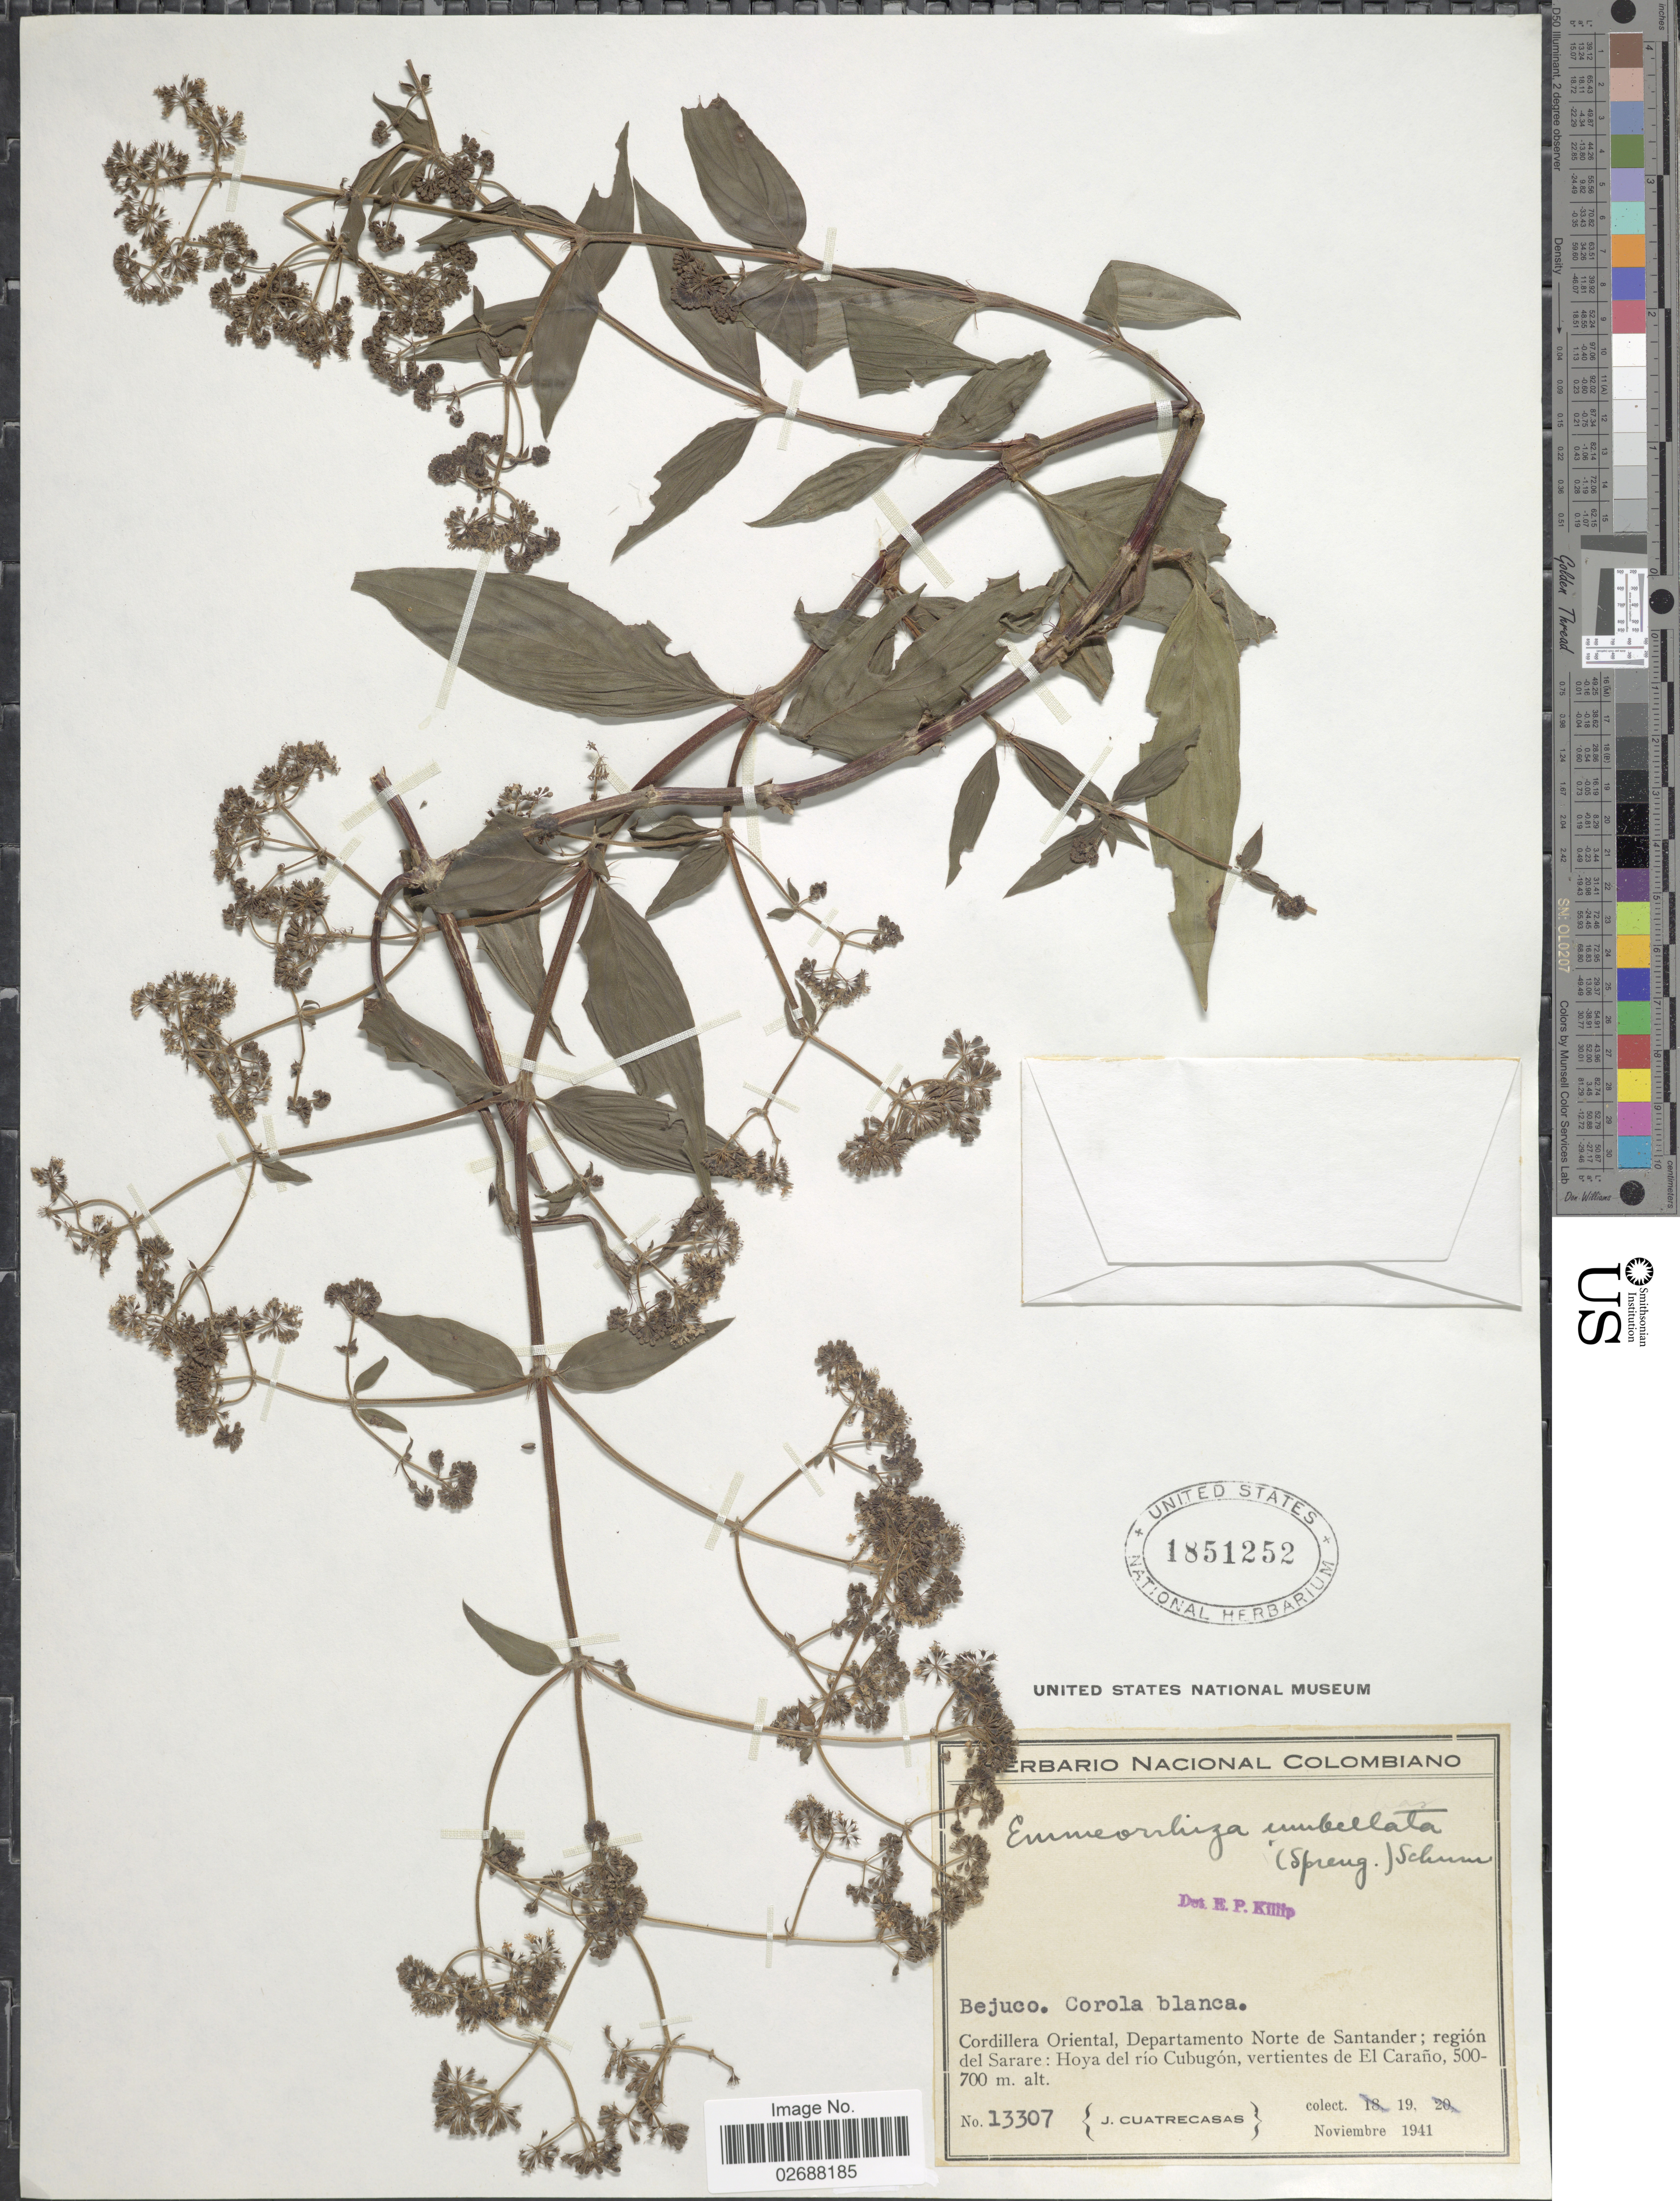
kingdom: Plantae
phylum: Tracheophyta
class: Magnoliopsida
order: Gentianales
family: Rubiaceae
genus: Emmeorhiza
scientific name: Emmeorhiza umbellata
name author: (Spreng.) K. Schum.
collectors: J. Cuatrecasas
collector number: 13307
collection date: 1941-11-19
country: Colombia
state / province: Norte de Santander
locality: Cordillera Oriental; region del Sarare: Hoya del rio Cubugon, vertientes de El Carano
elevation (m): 500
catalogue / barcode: US 1851252